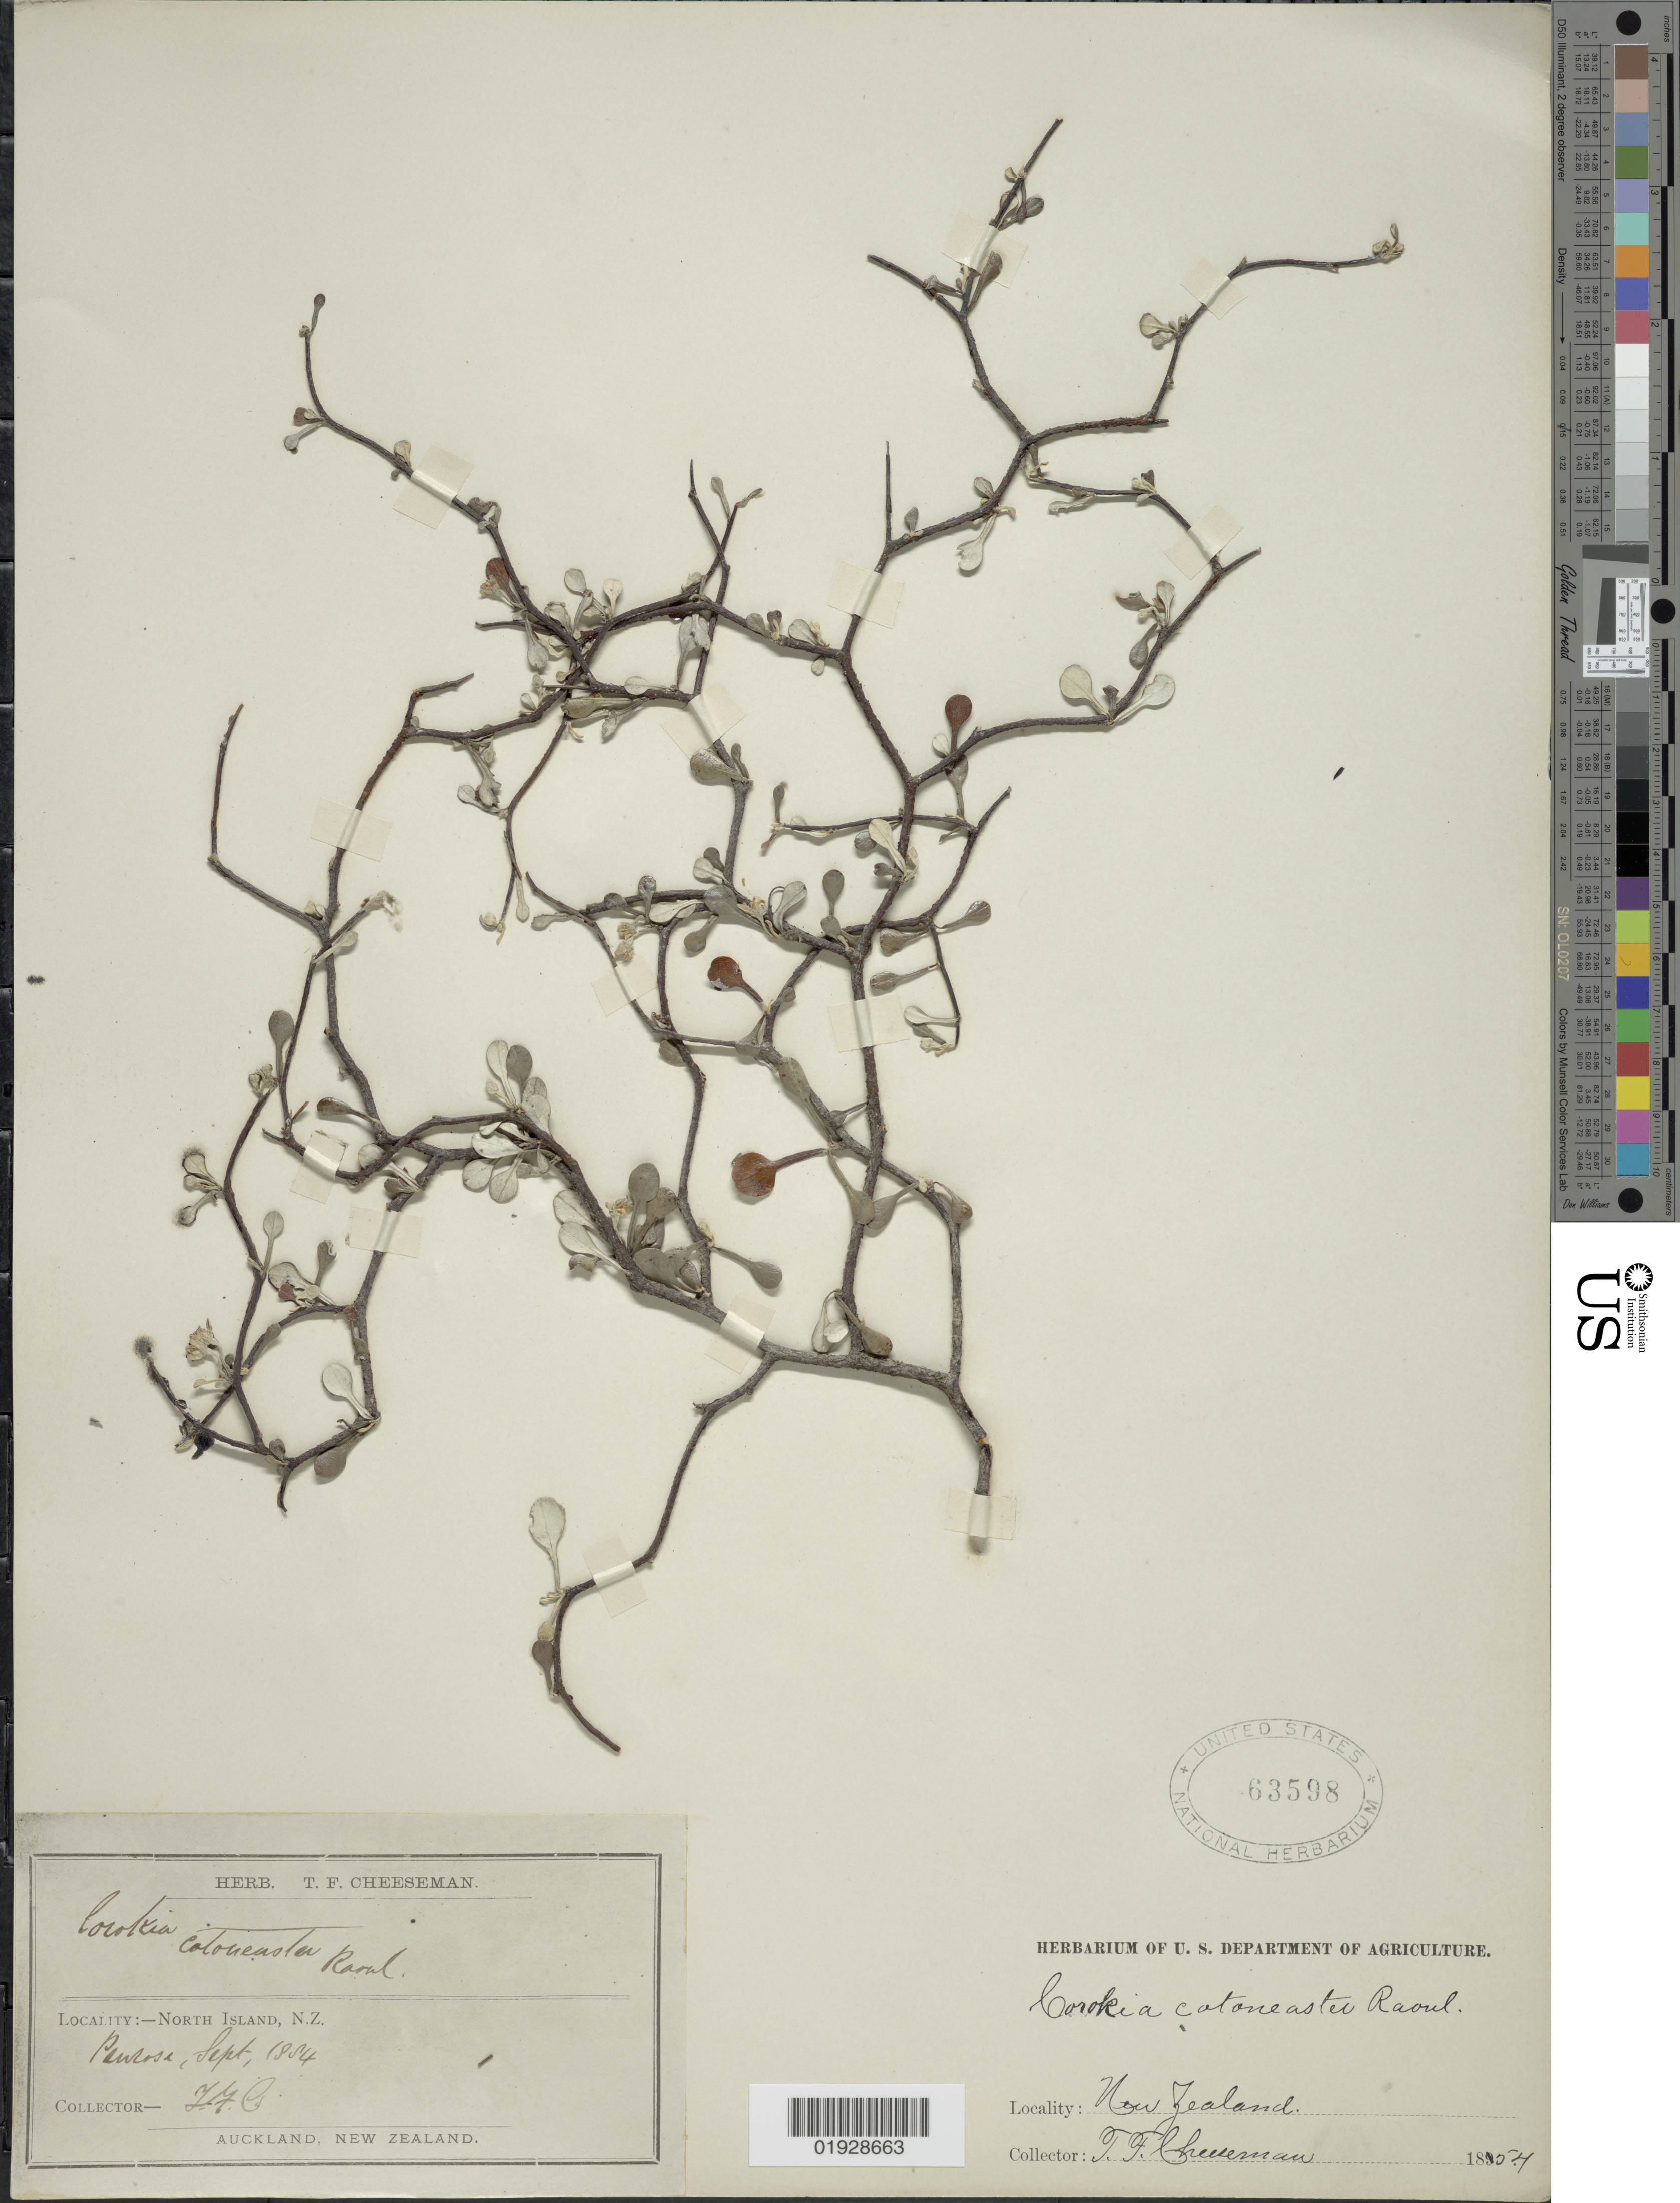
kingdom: Plantae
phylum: Tracheophyta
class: Magnoliopsida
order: Asterales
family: Argophyllaceae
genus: Corokia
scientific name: Corokia cotoneaster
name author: Raoul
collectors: T. F. Cheeseman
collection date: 1854-09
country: New Zealand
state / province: Auckland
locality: North Island, N.Z. Penrose.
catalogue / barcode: US 63598